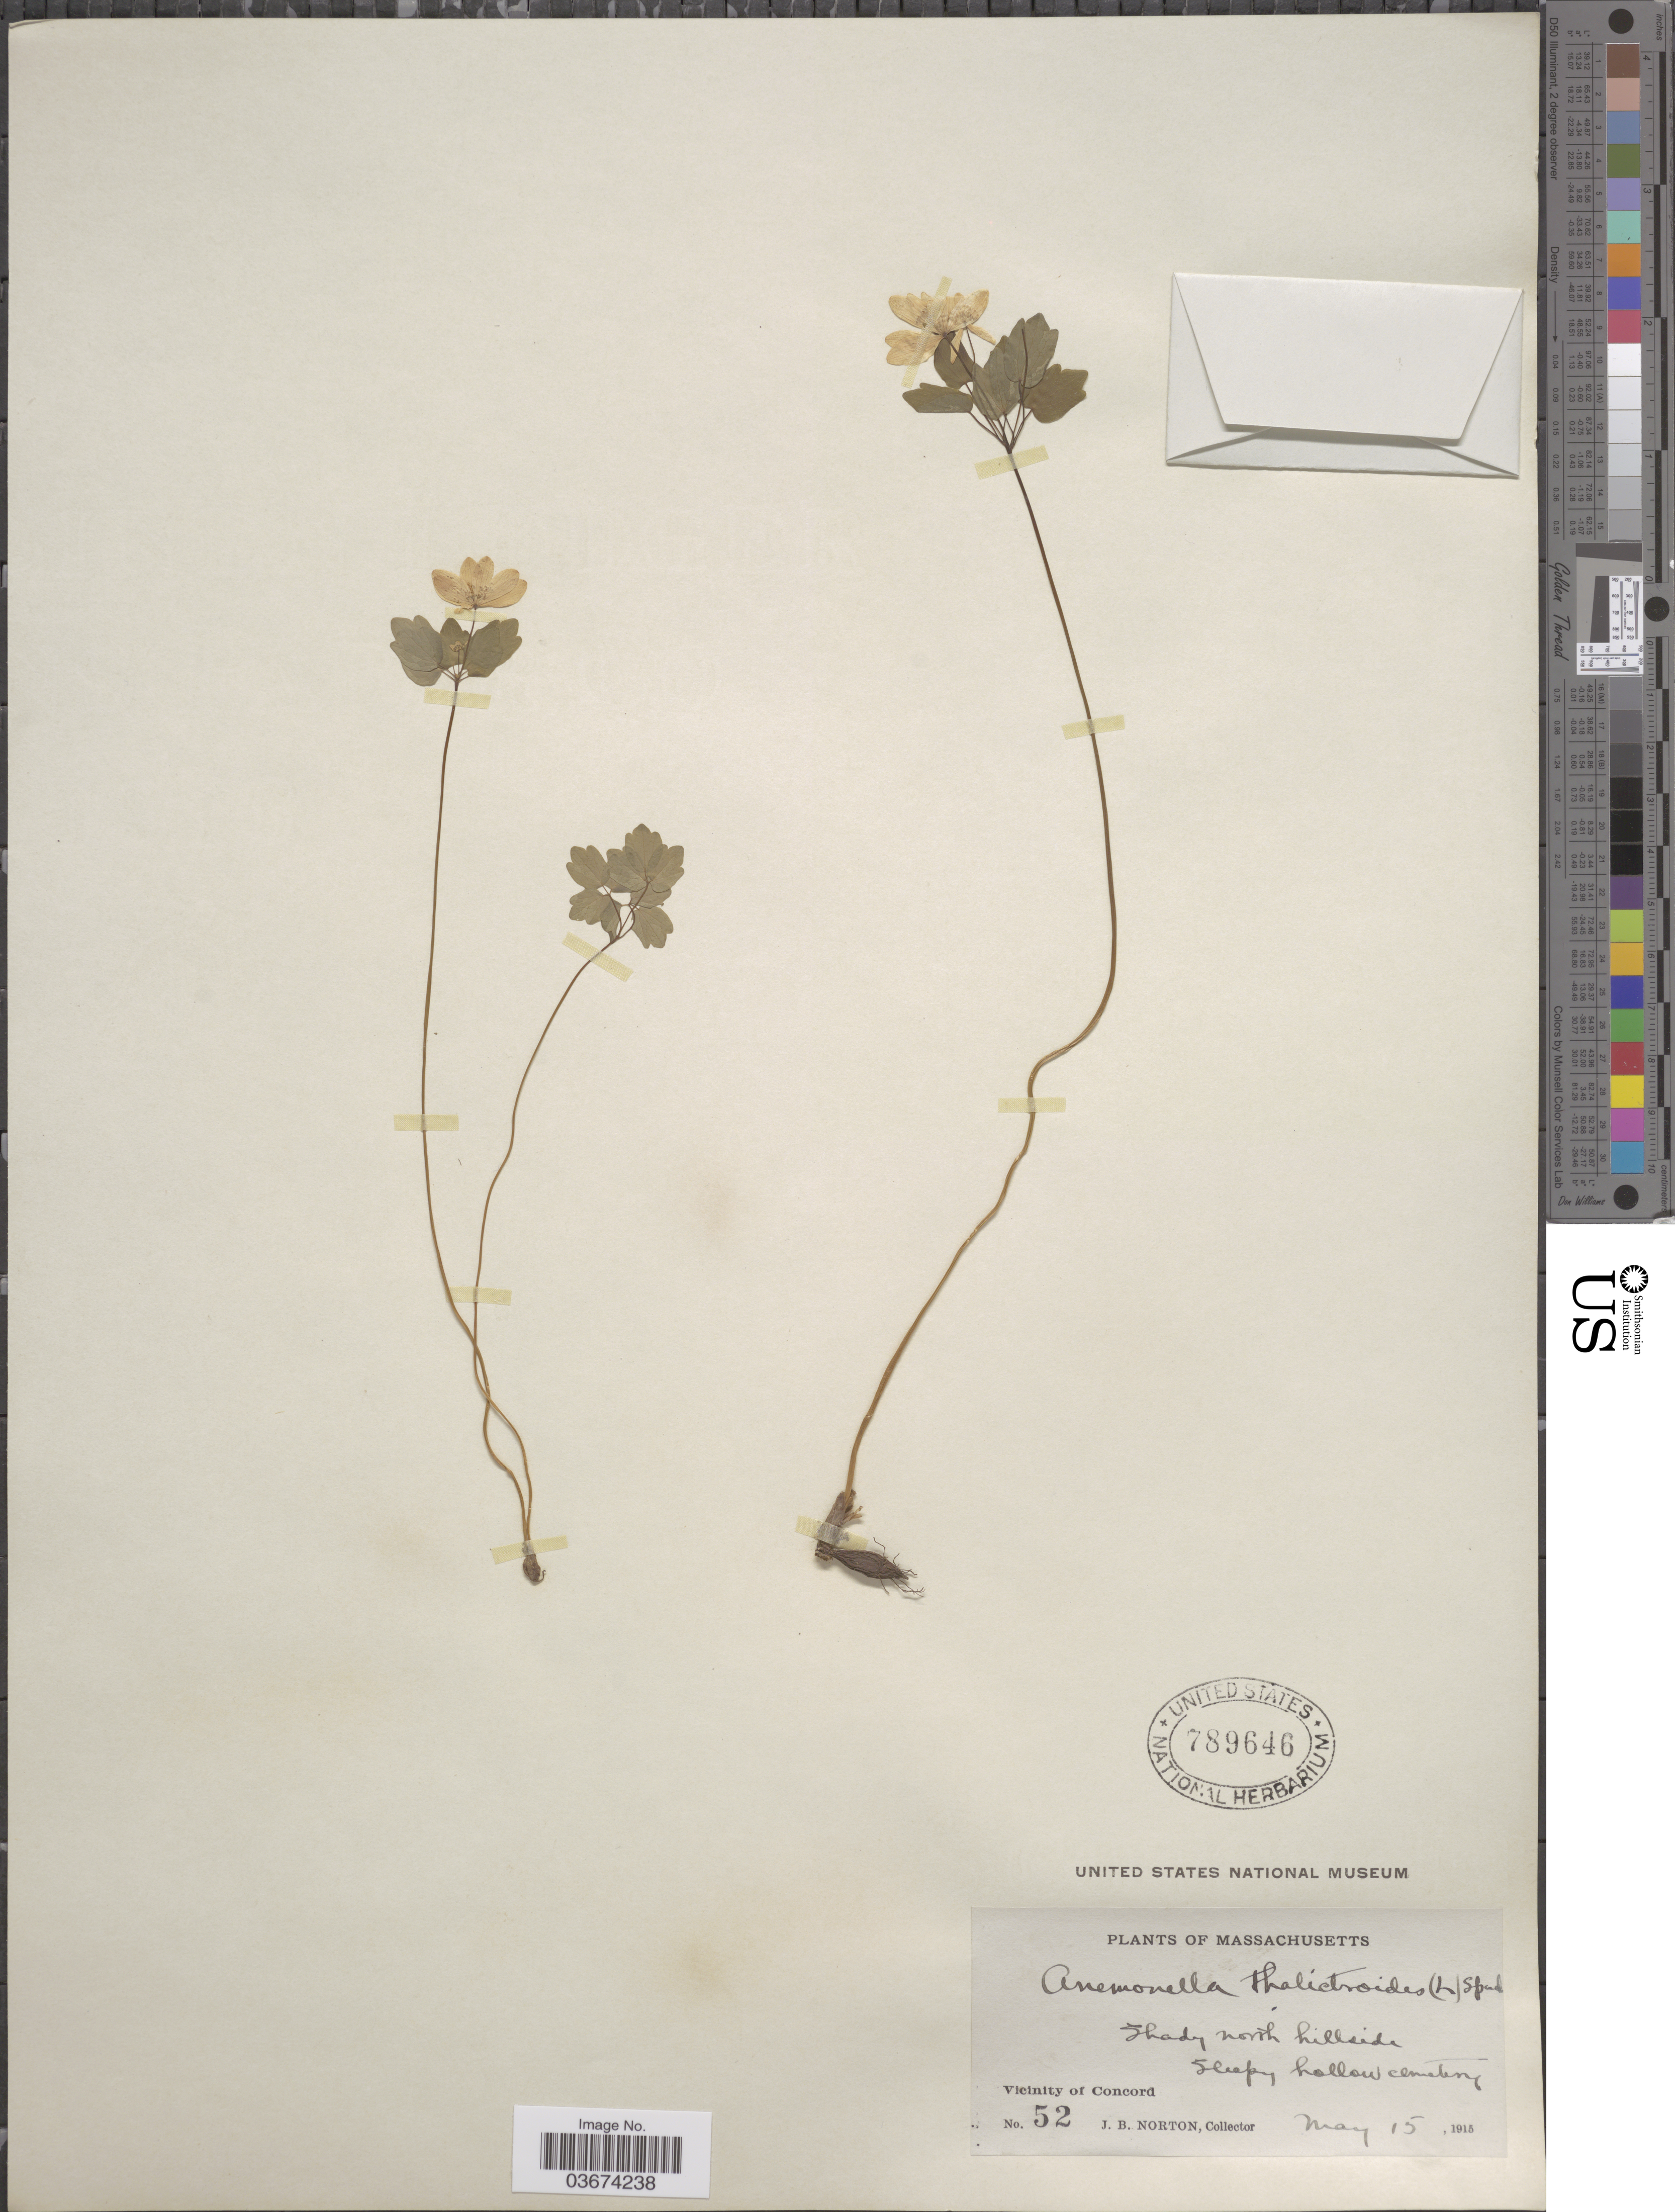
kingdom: Plantae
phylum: Tracheophyta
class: Magnoliopsida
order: Ranunculales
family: Ranunculaceae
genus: Thalictrum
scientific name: Thalictrum thalictroides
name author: (L.) A.J. Eames & B. Boivin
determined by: Strong, M. T., (US), Smithsonian Institution - National Museum of Natural History (UNITED STATES)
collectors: J. B. Norton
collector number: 52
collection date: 1915-05-15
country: United States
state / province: Massachusetts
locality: Shady north hillside. Sleepy hollow cemetery. Vicinity of Concord.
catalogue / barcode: US 789646